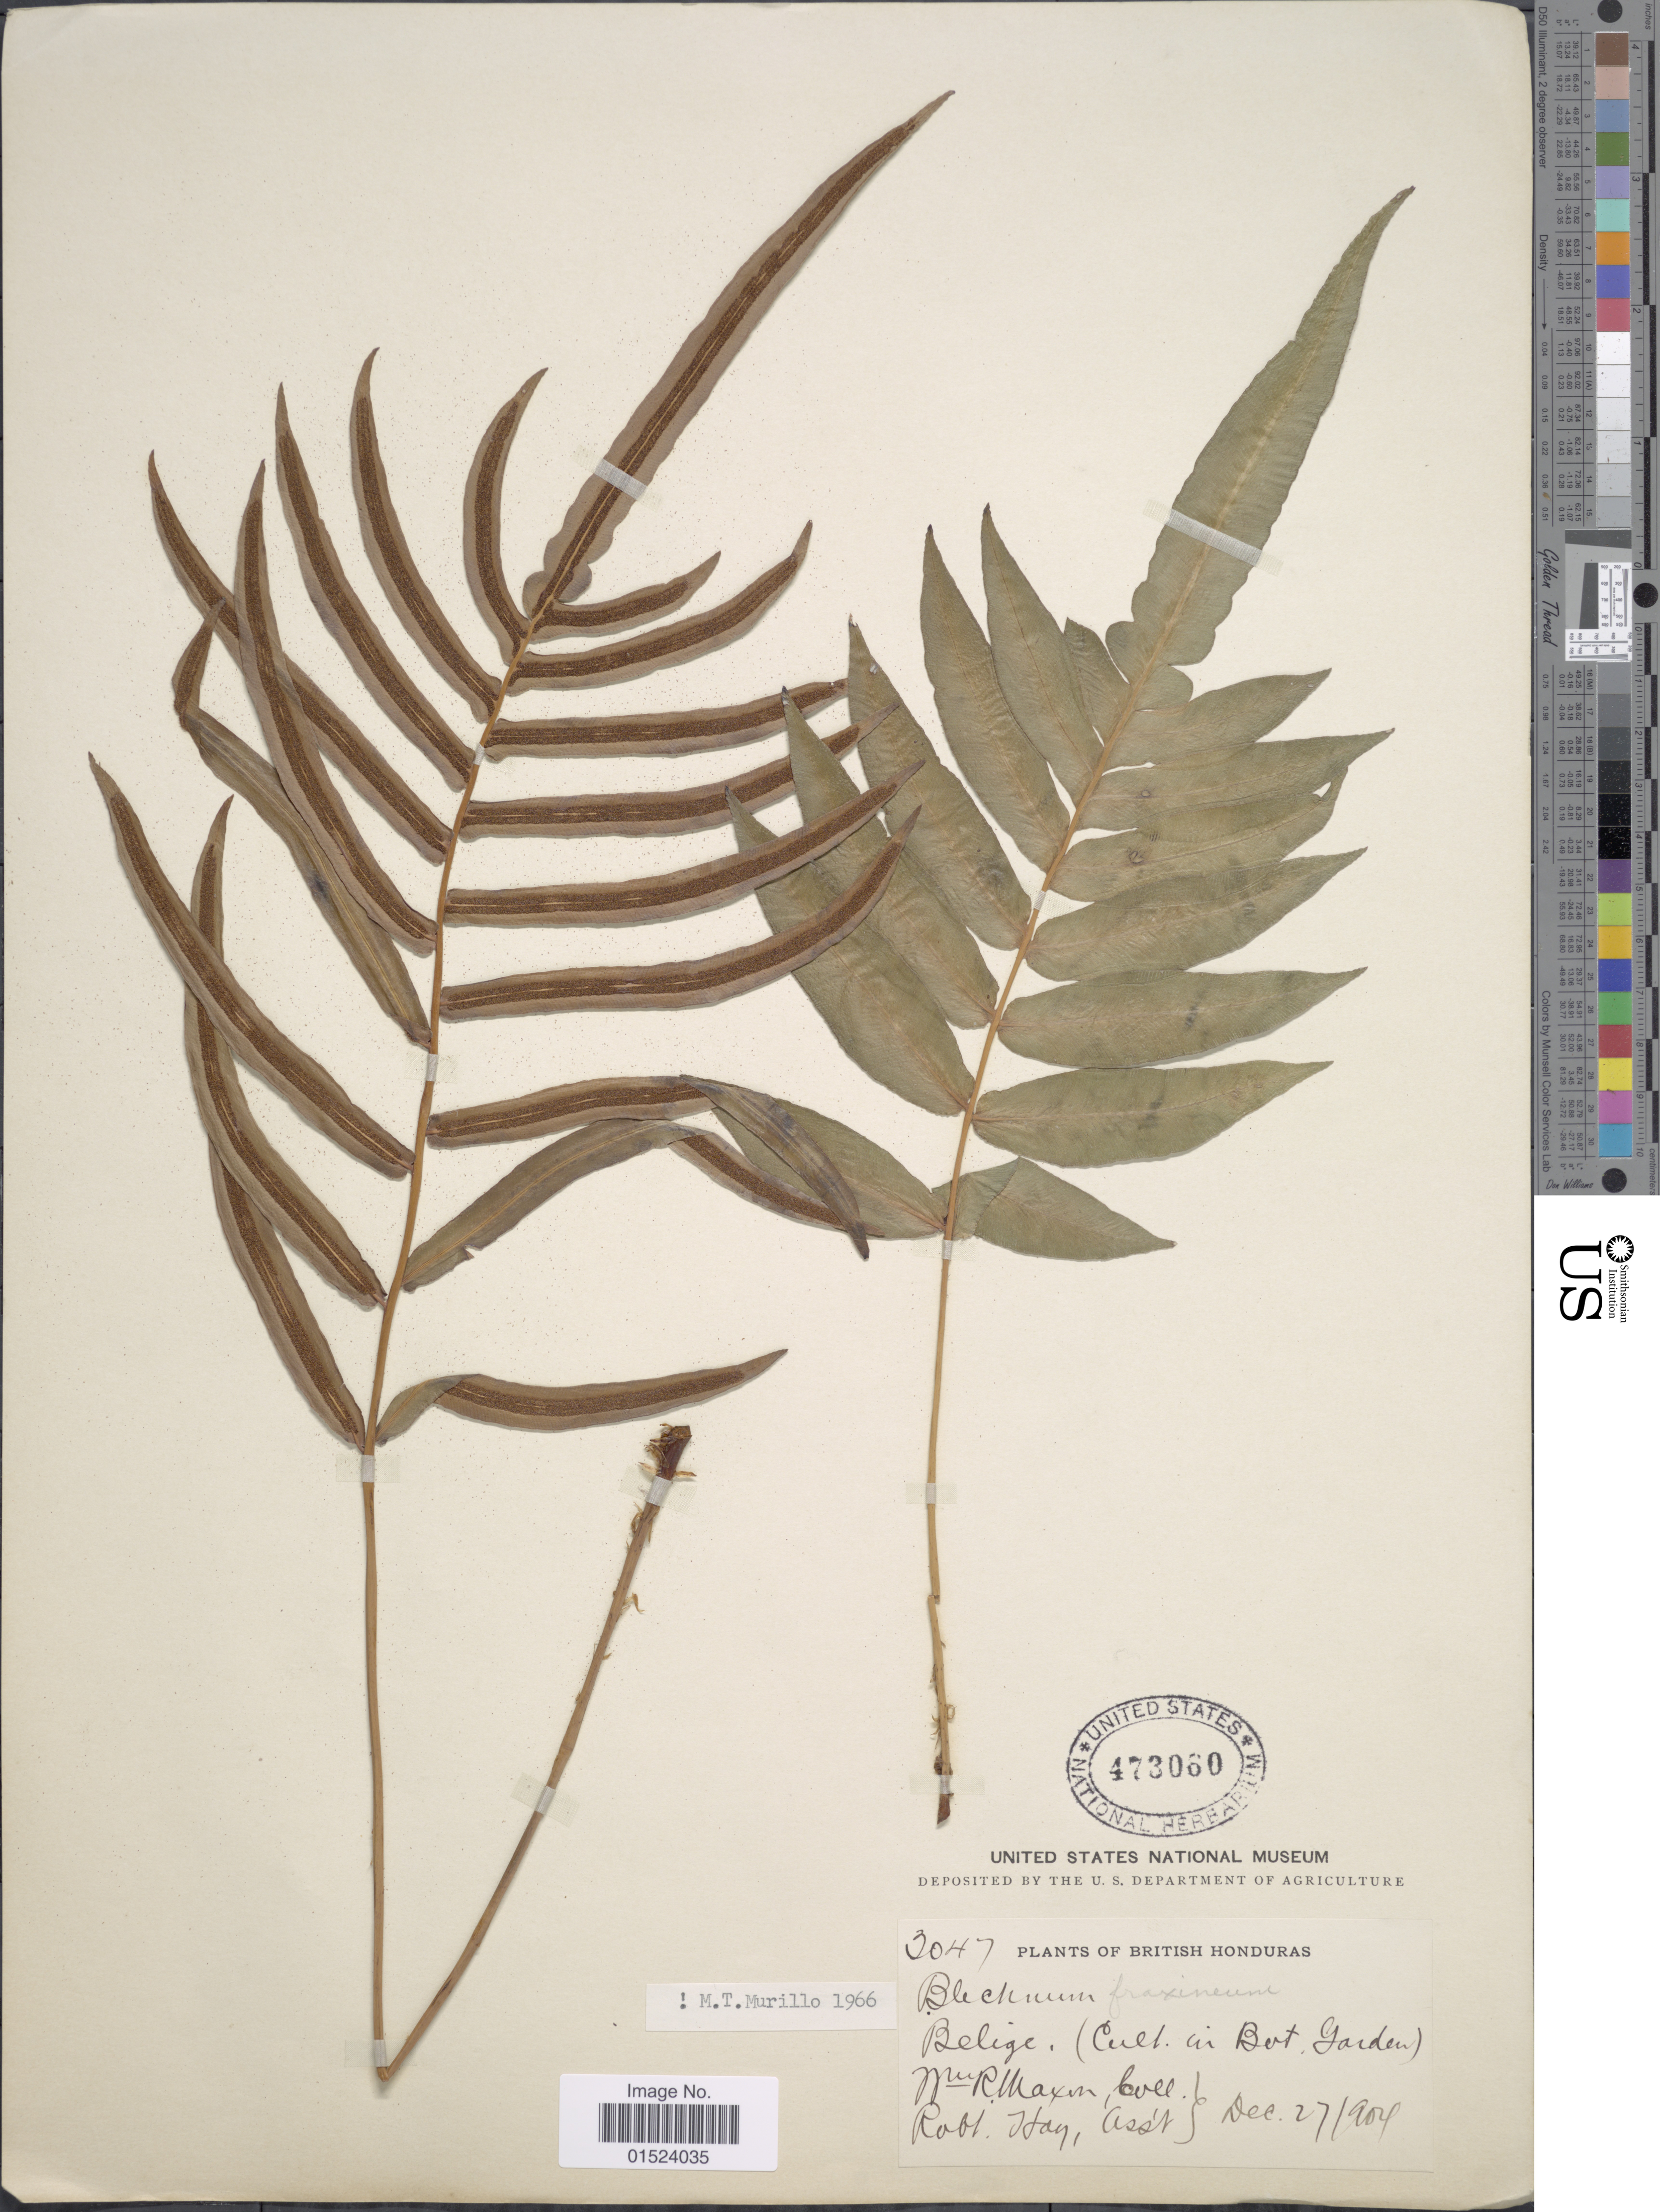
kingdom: Plantae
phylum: Tracheophyta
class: Polypodiopsida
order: Polypodiales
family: Blechnaceae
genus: Blechnum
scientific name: Blechnum gracile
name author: Kaulf.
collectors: W. R. Maxon & R. H. Hay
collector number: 3047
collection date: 1904-12-27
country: Belize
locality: British Honduras (Cult. in Bot. Garden)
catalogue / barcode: US 473060